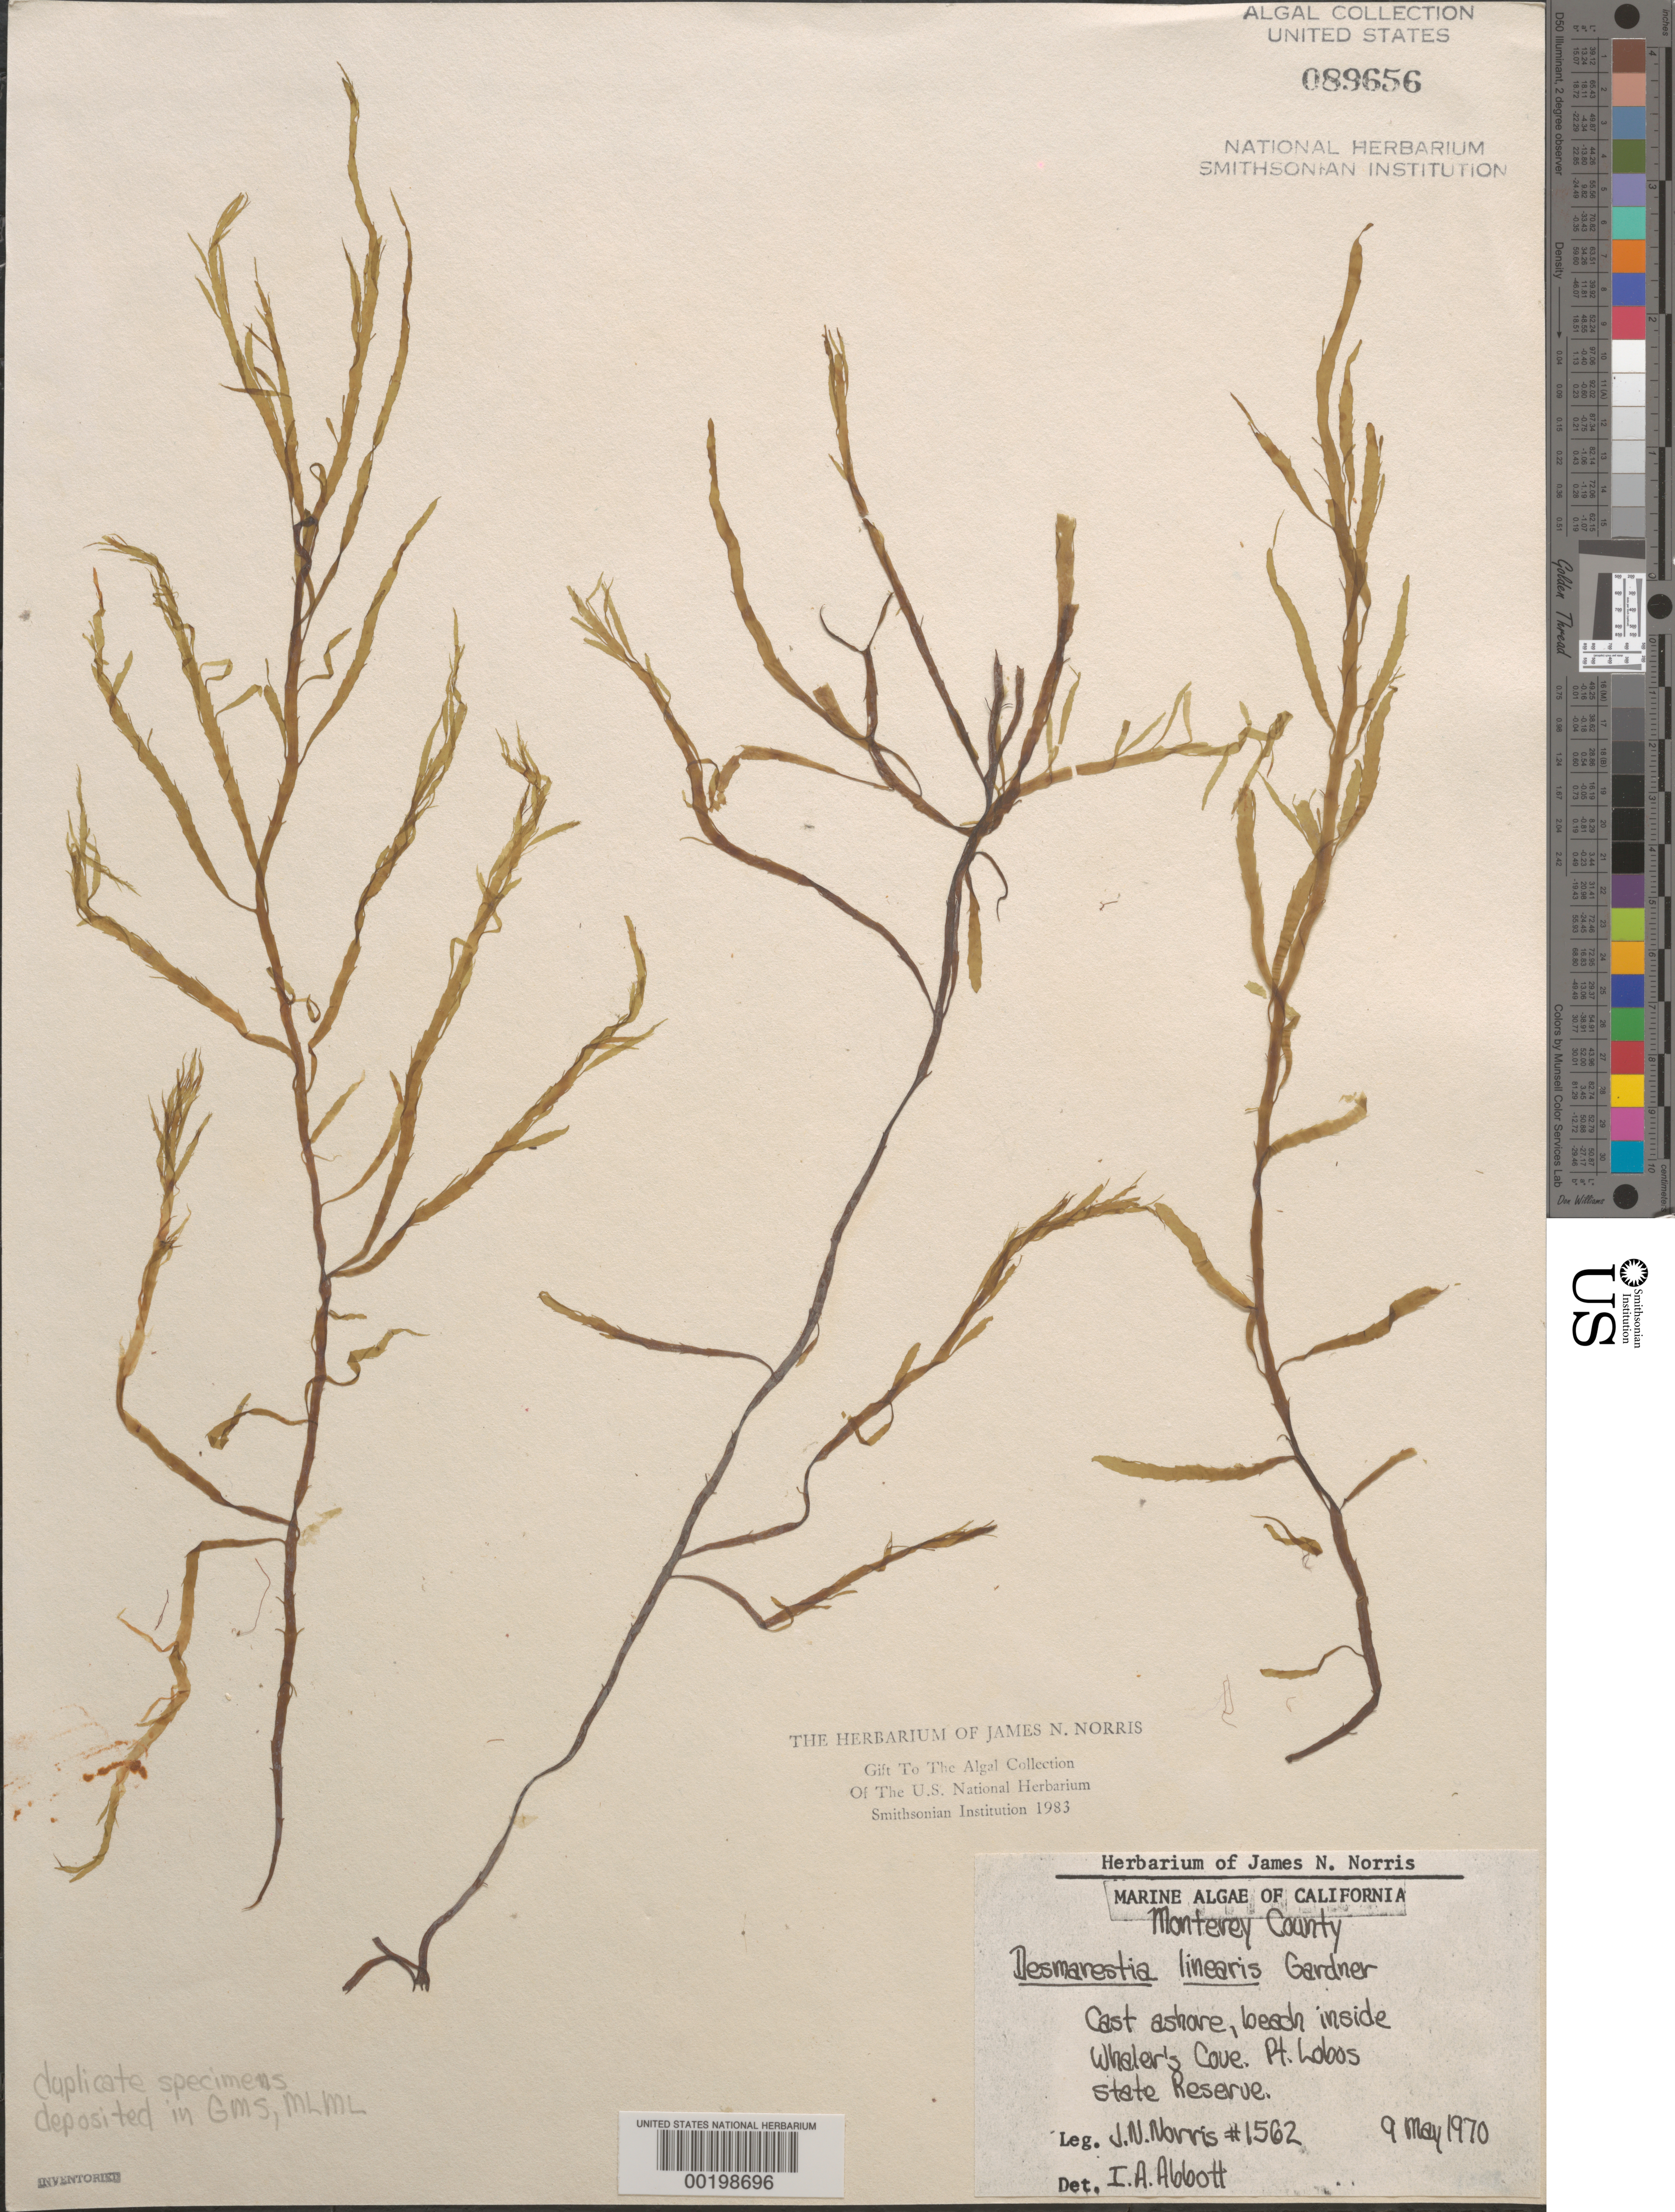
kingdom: Chromista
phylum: Ochrophyta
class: Phaeophyceae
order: Desmarestiales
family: Desmarestiaceae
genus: Desmarestia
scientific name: Desmarestia ligulata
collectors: J. N. Norris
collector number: JN-1562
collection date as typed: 09 May 1970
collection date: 1970-05-09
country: United States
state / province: California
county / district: Monterey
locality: Whaler's Cove, Point Lobos State Reserve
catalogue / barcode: US 89656